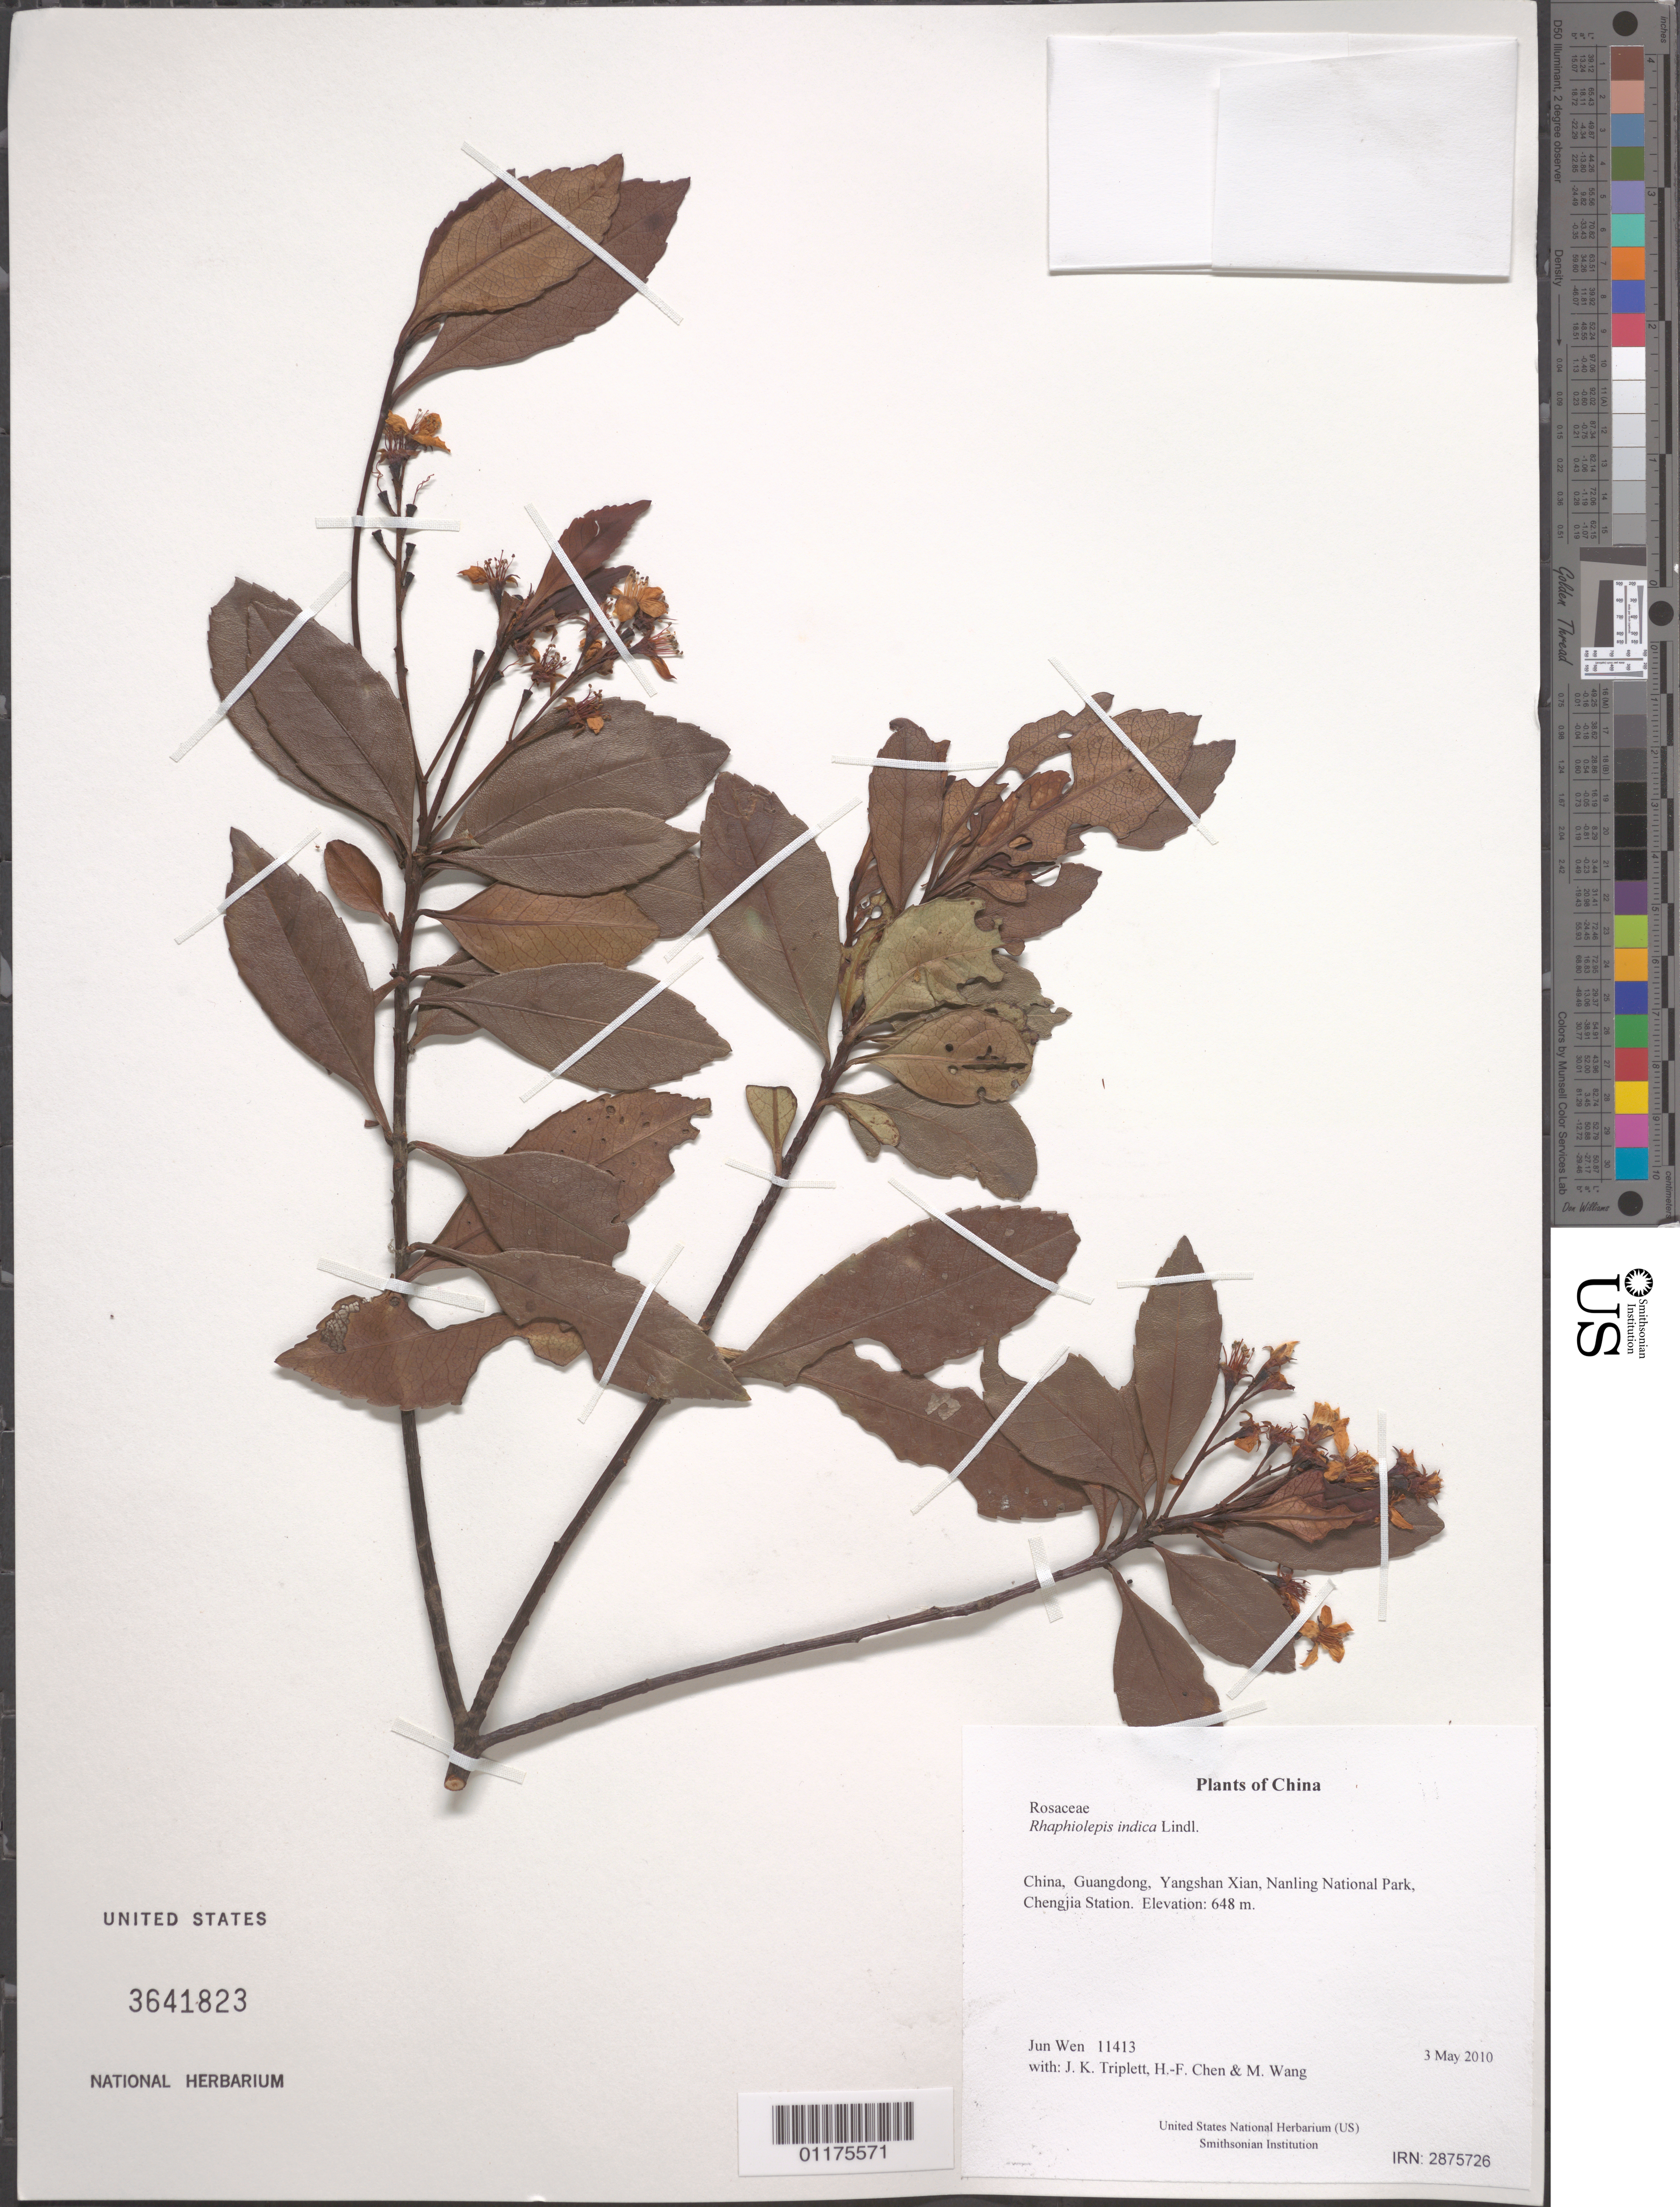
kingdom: Plantae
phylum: Tracheophyta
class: Magnoliopsida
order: Rosales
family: Rosaceae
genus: Rhaphiolepis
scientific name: Rhaphiolepis indica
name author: (L.) Lindl.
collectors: J. Wen, J. K. Triplett, H.-F. Chen & M. Wang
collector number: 11413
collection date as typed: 3 May 2010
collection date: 2010-05-03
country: China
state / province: Guangdong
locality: Yangshan Xian, Nanling National Park, Chengjia Station.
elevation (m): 648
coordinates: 24 45.624 N, 112 53.497 E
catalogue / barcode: US 3641823